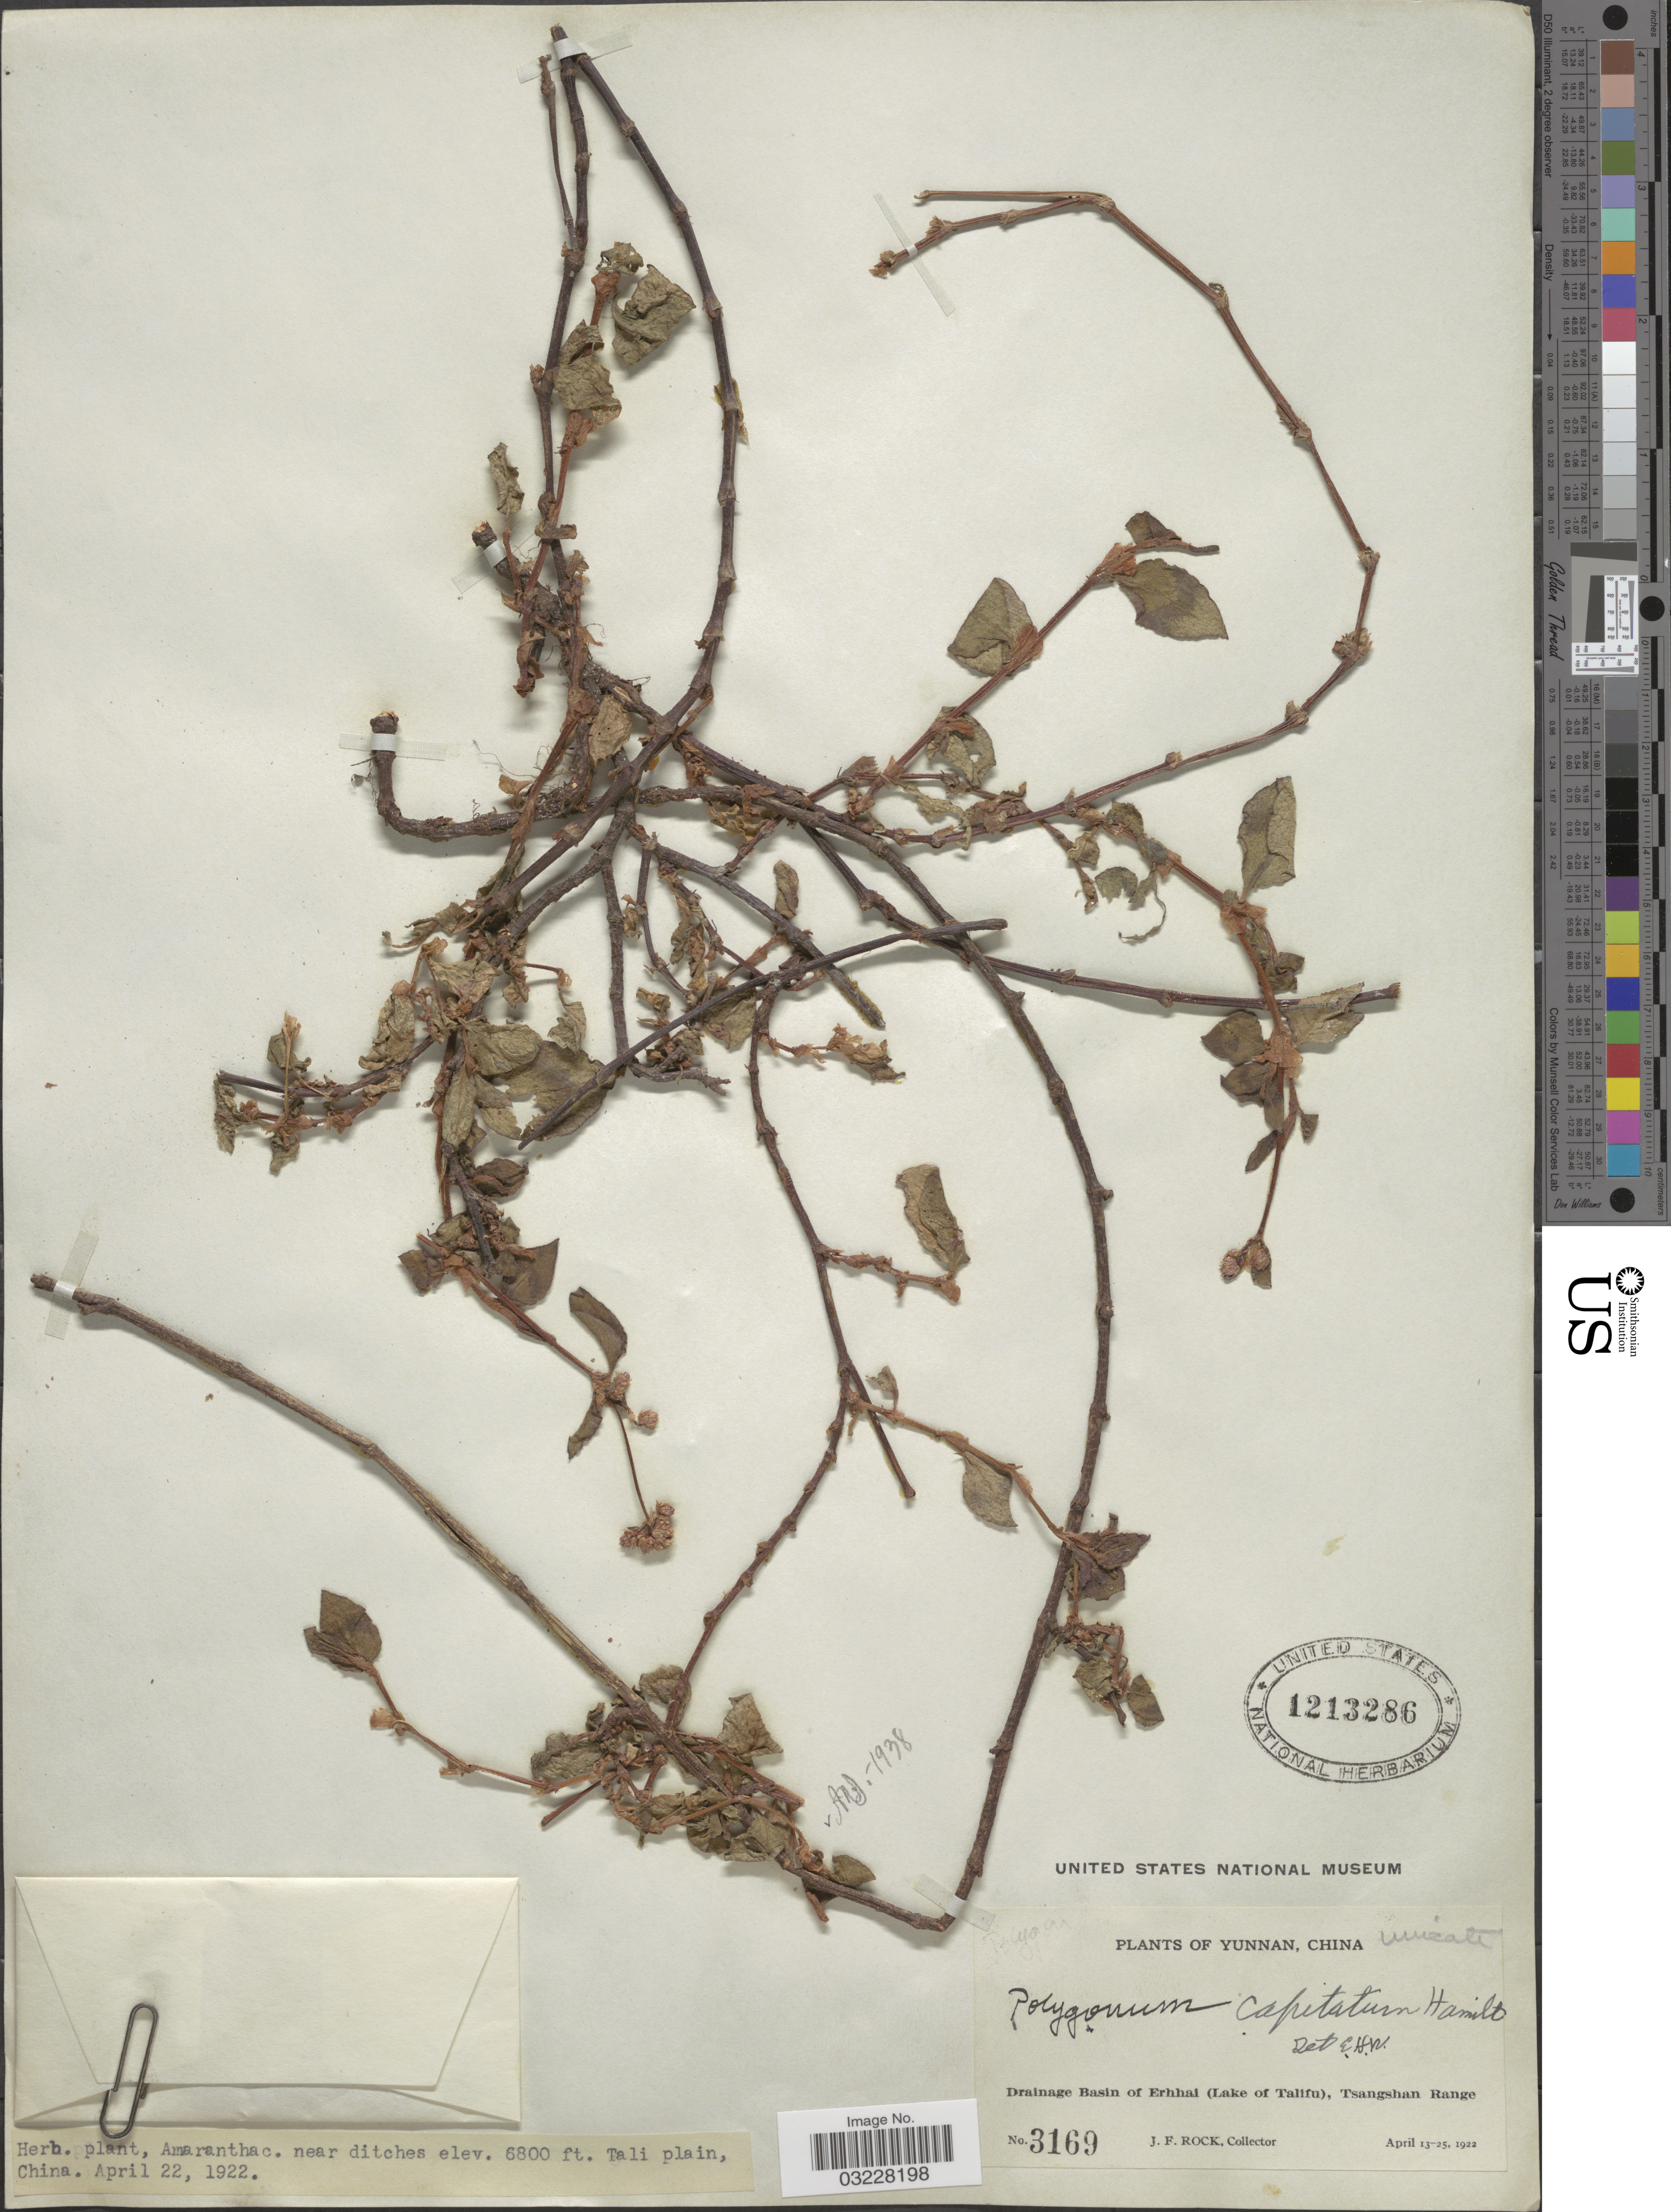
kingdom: Plantae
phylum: Tracheophyta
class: Magnoliopsida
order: Caryophyllales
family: Polygonaceae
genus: Polygonum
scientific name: Polygonum capitatum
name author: Buch.-Ham. ex D. Don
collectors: J. Rock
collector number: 3169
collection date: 1922-04-13/1922-04-25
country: China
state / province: Yunnan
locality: Drainage Basin of Erhhai (Lake of Talifu), Tsangshan Range. Tali plain.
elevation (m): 2073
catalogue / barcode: US 1213286